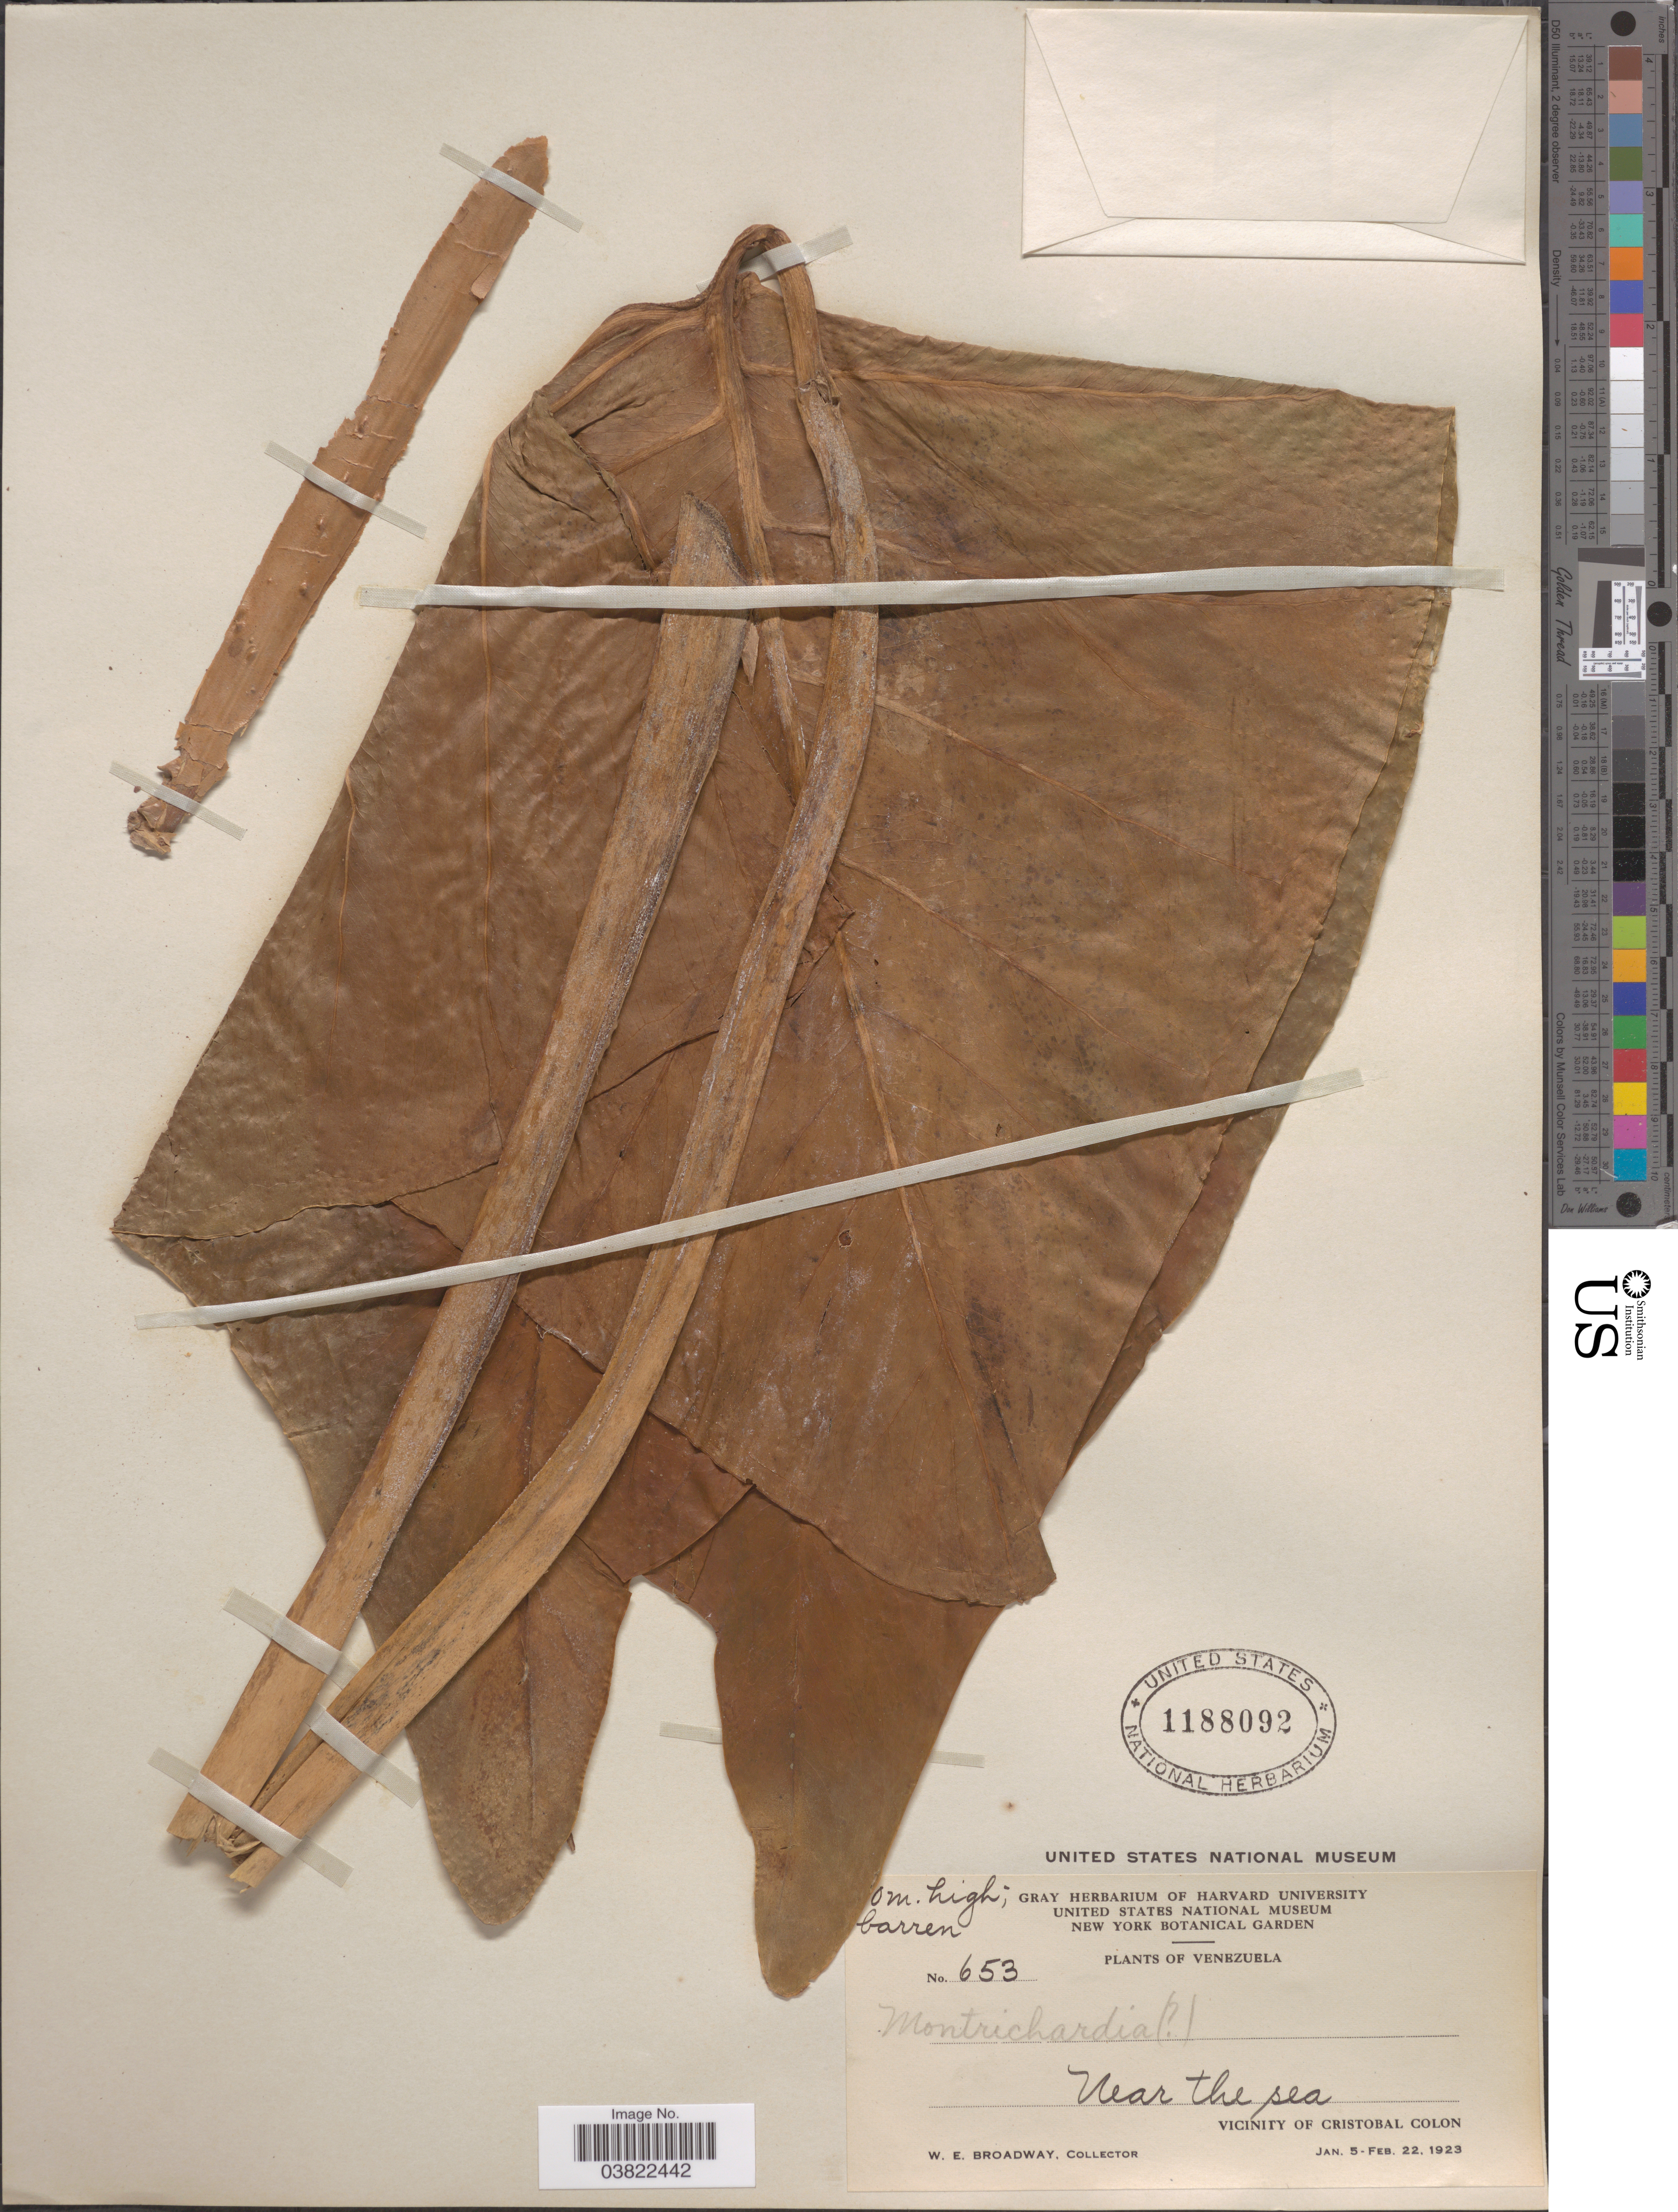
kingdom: Plantae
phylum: Tracheophyta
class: Liliopsida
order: Alismatales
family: Araceae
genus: Montrichardia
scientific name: Montrichardia arborea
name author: (Kunth) Schott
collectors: W. E. Broadway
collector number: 653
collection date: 1923-01-05/1923-02-22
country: Venezuela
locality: Near the sea. Vicinity of Cristobal Colon.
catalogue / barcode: US 1188092